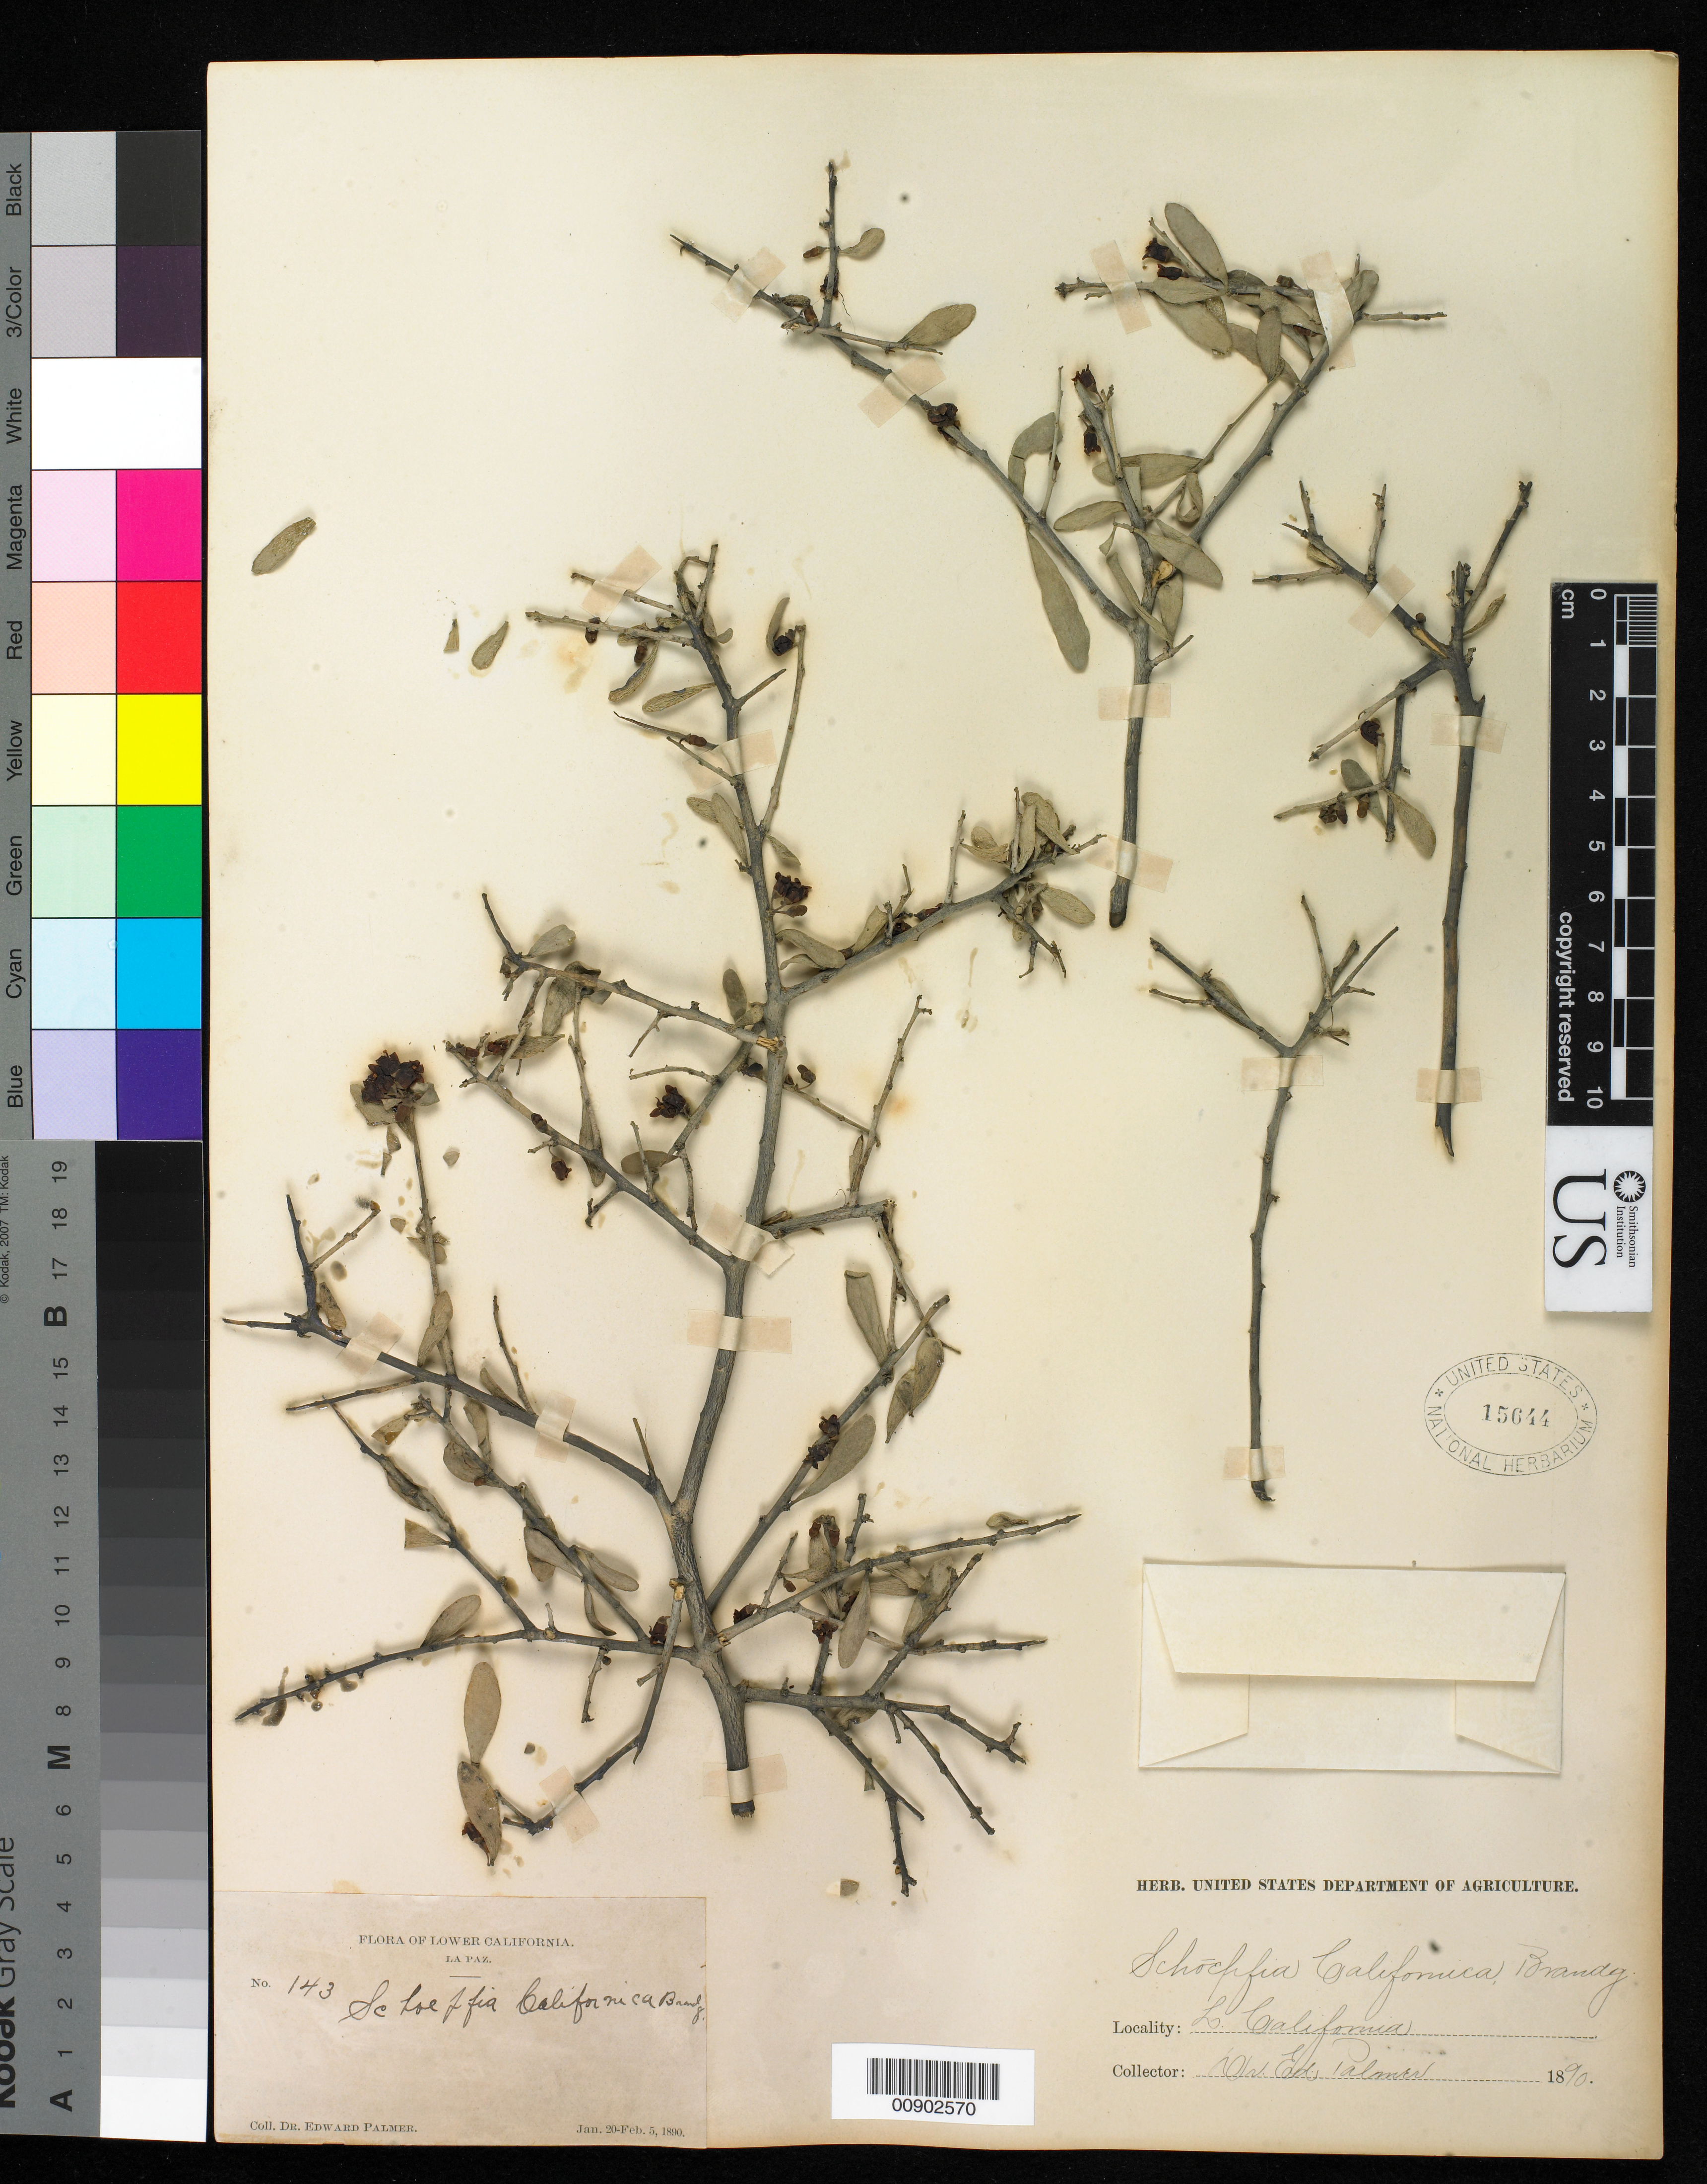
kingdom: Plantae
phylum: Tracheophyta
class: Magnoliopsida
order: Santalales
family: Schoepfiaceae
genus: Schoepfia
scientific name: Schoepfia californica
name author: Brandegee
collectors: E. Palmer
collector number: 143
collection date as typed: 20 Jan 1890 to 05 Feb 1890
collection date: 1890-01-20/1890-02-05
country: Mexico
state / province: Baja California Sur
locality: La Paz, Baja California Sur.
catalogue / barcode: US 15644